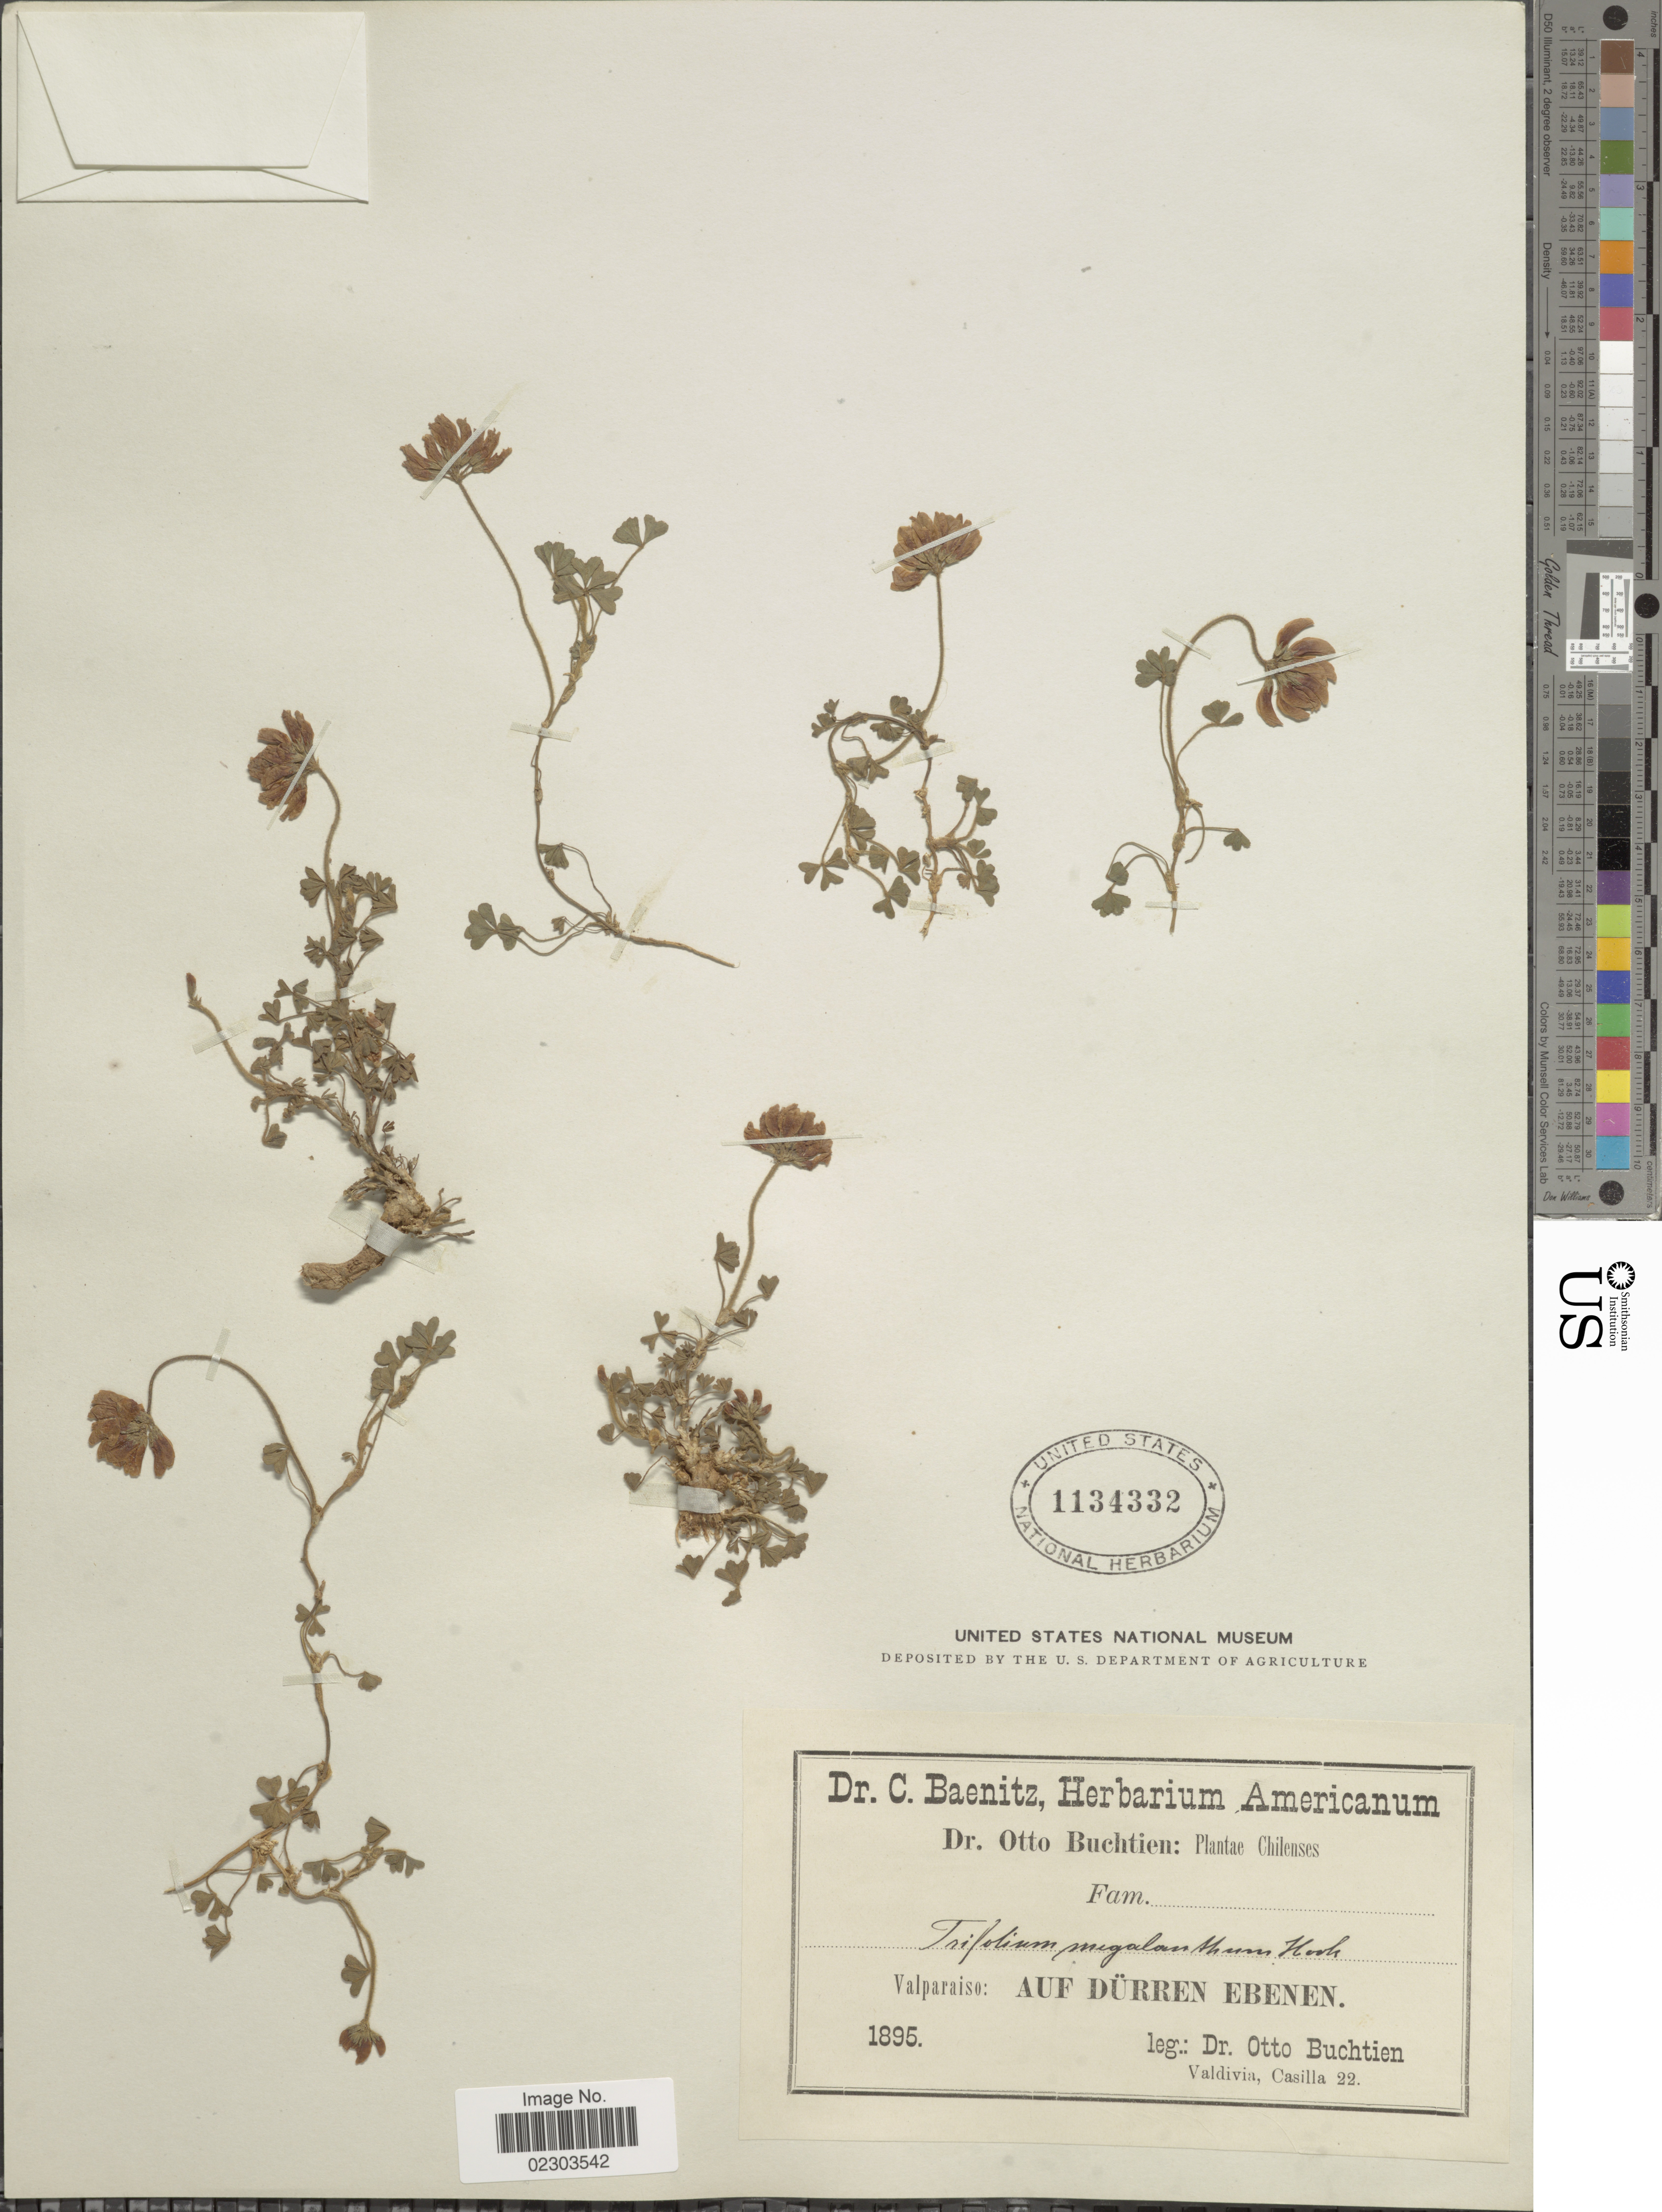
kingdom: Plantae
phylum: Tracheophyta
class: Magnoliopsida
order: Fabales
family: Fabaceae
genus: Trifolium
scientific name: Trifolium megalanthum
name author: Steud.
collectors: O. Buchtien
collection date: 1895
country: Chile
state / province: Valparaíso (V)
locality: Aud Durren Ebenen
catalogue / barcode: US 1134332